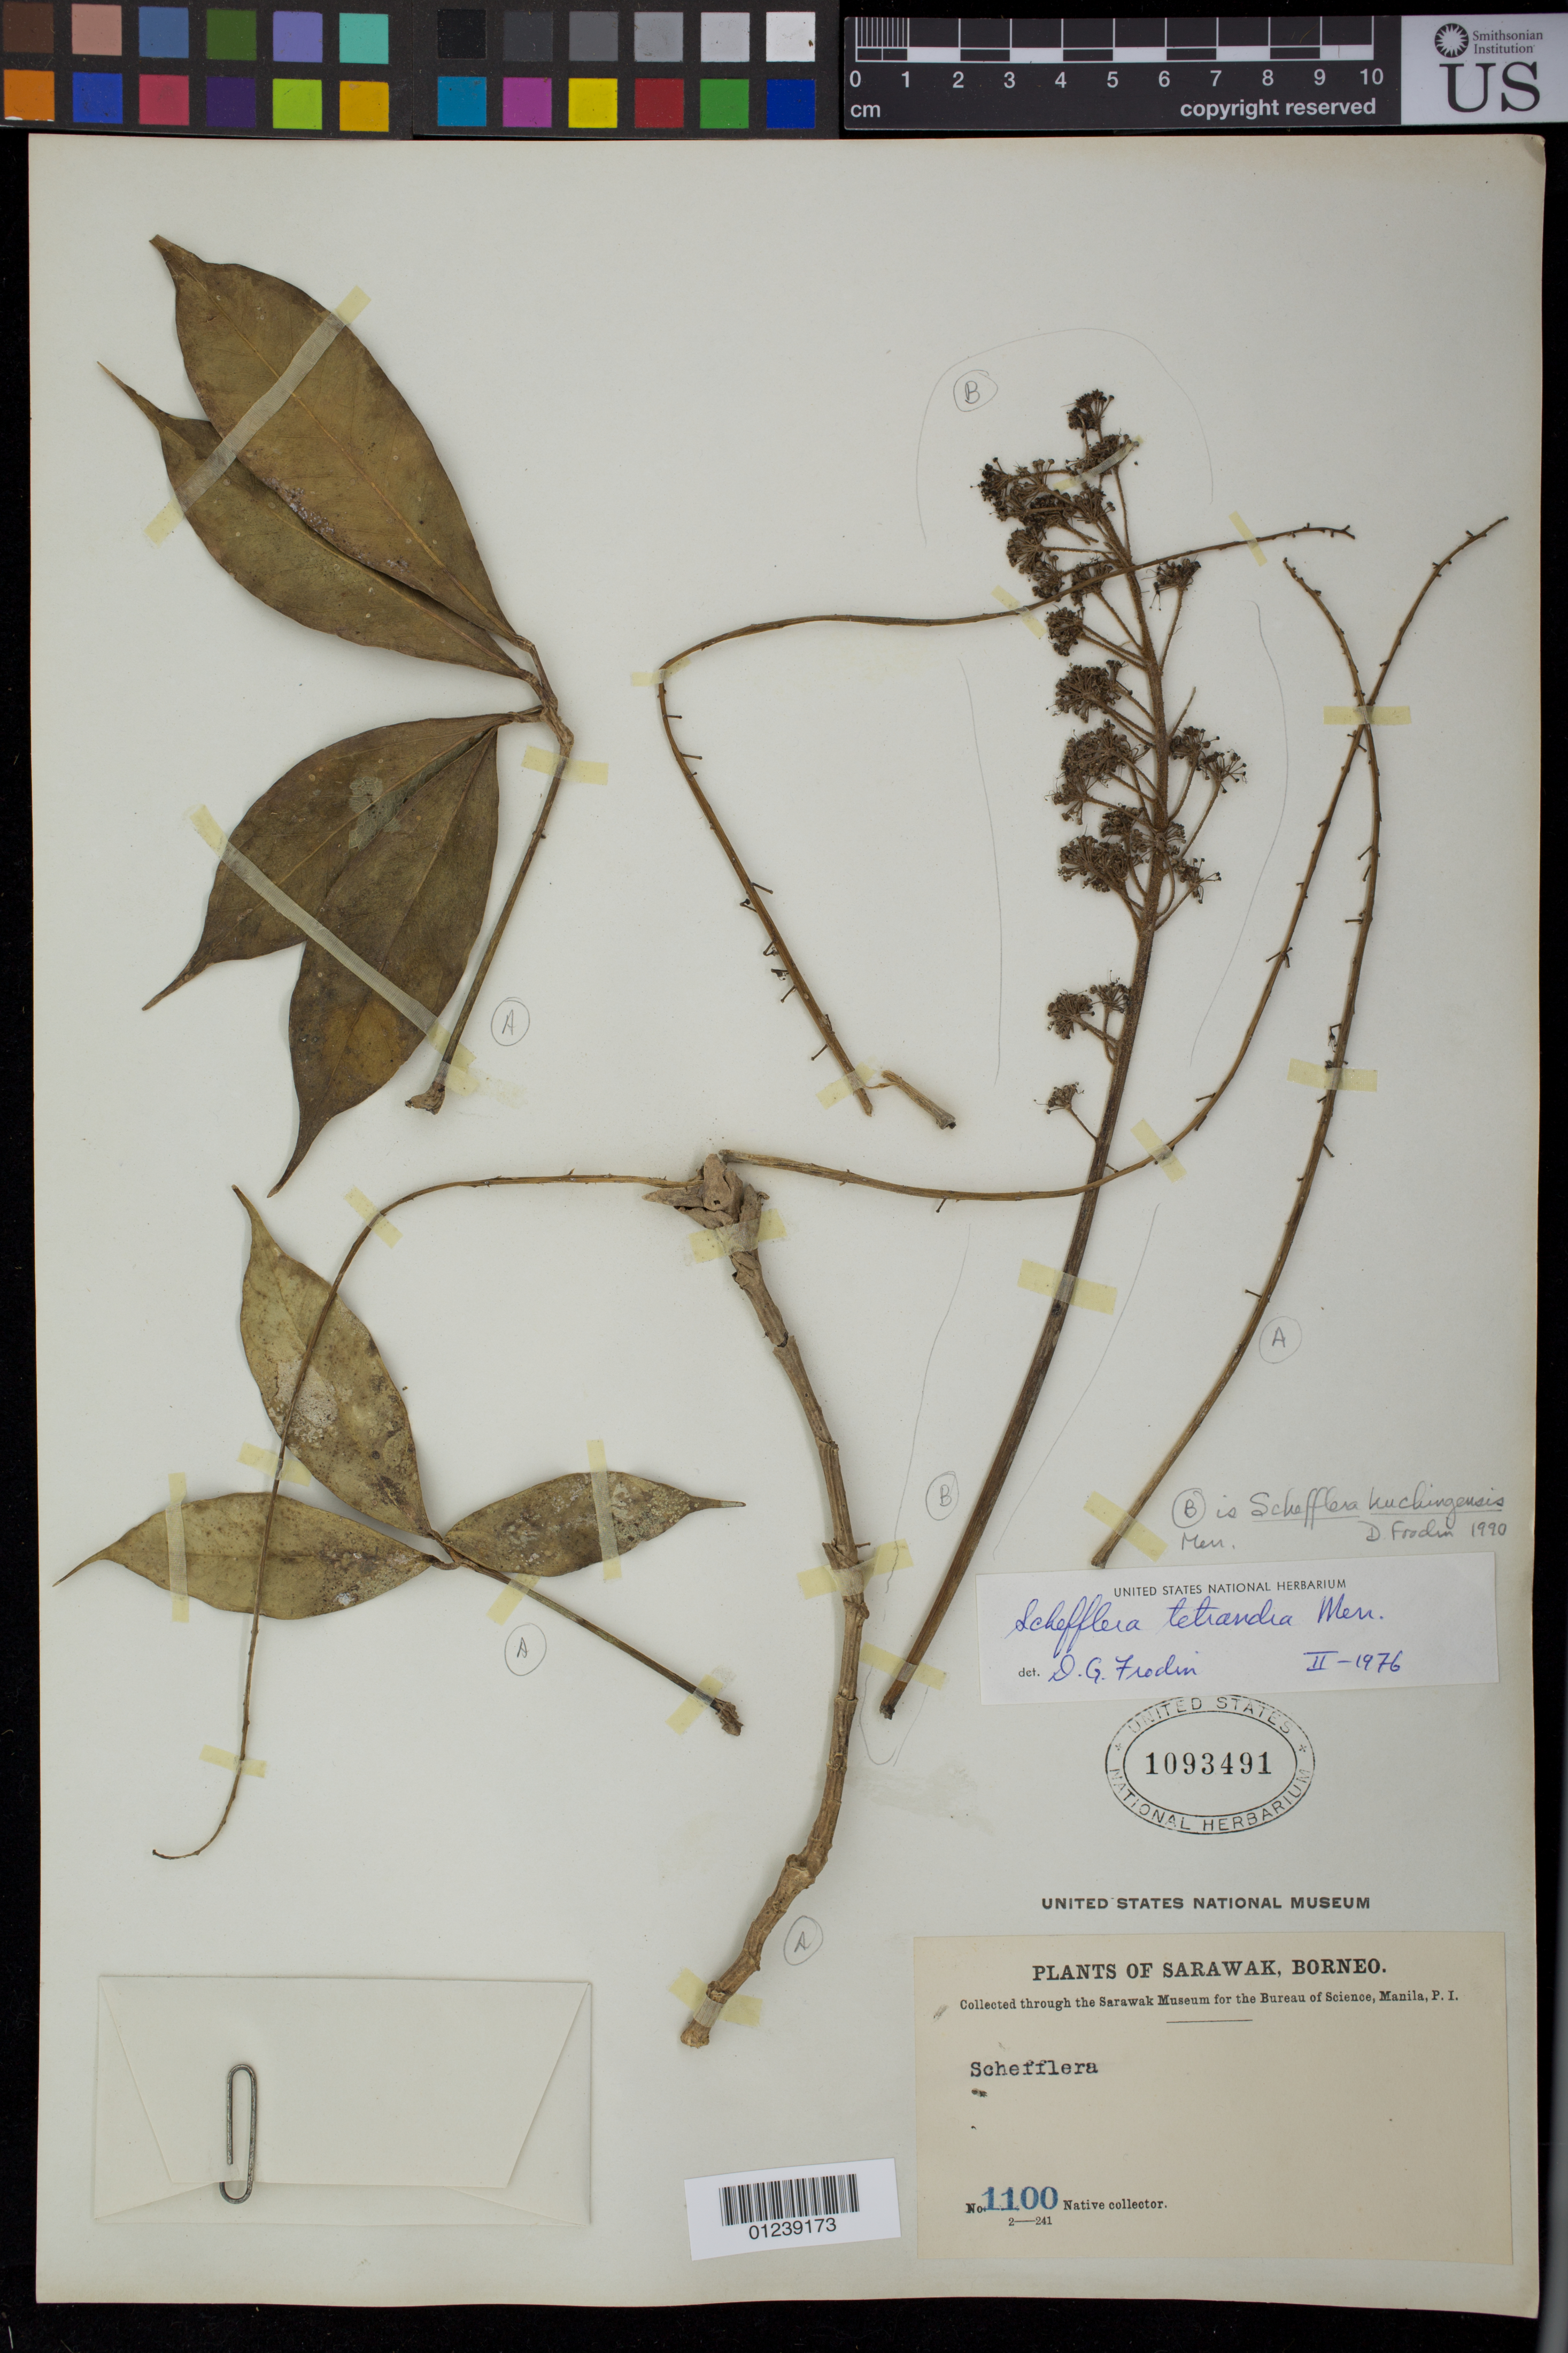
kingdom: Plantae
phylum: Tracheophyta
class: Magnoliopsida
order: Apiales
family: Araliaceae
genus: Heptapleurum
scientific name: Heptapleurum tetrandrum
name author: (Merr.) G. M. Plunkett & Lowry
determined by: Wagner, W. L., (BOT), Smithsonian Institution - National Museum of Natural History (UNITED STATES)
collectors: Native collector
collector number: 1100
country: Malaysia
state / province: Sarawak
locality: Borneo.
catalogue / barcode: US 1093491